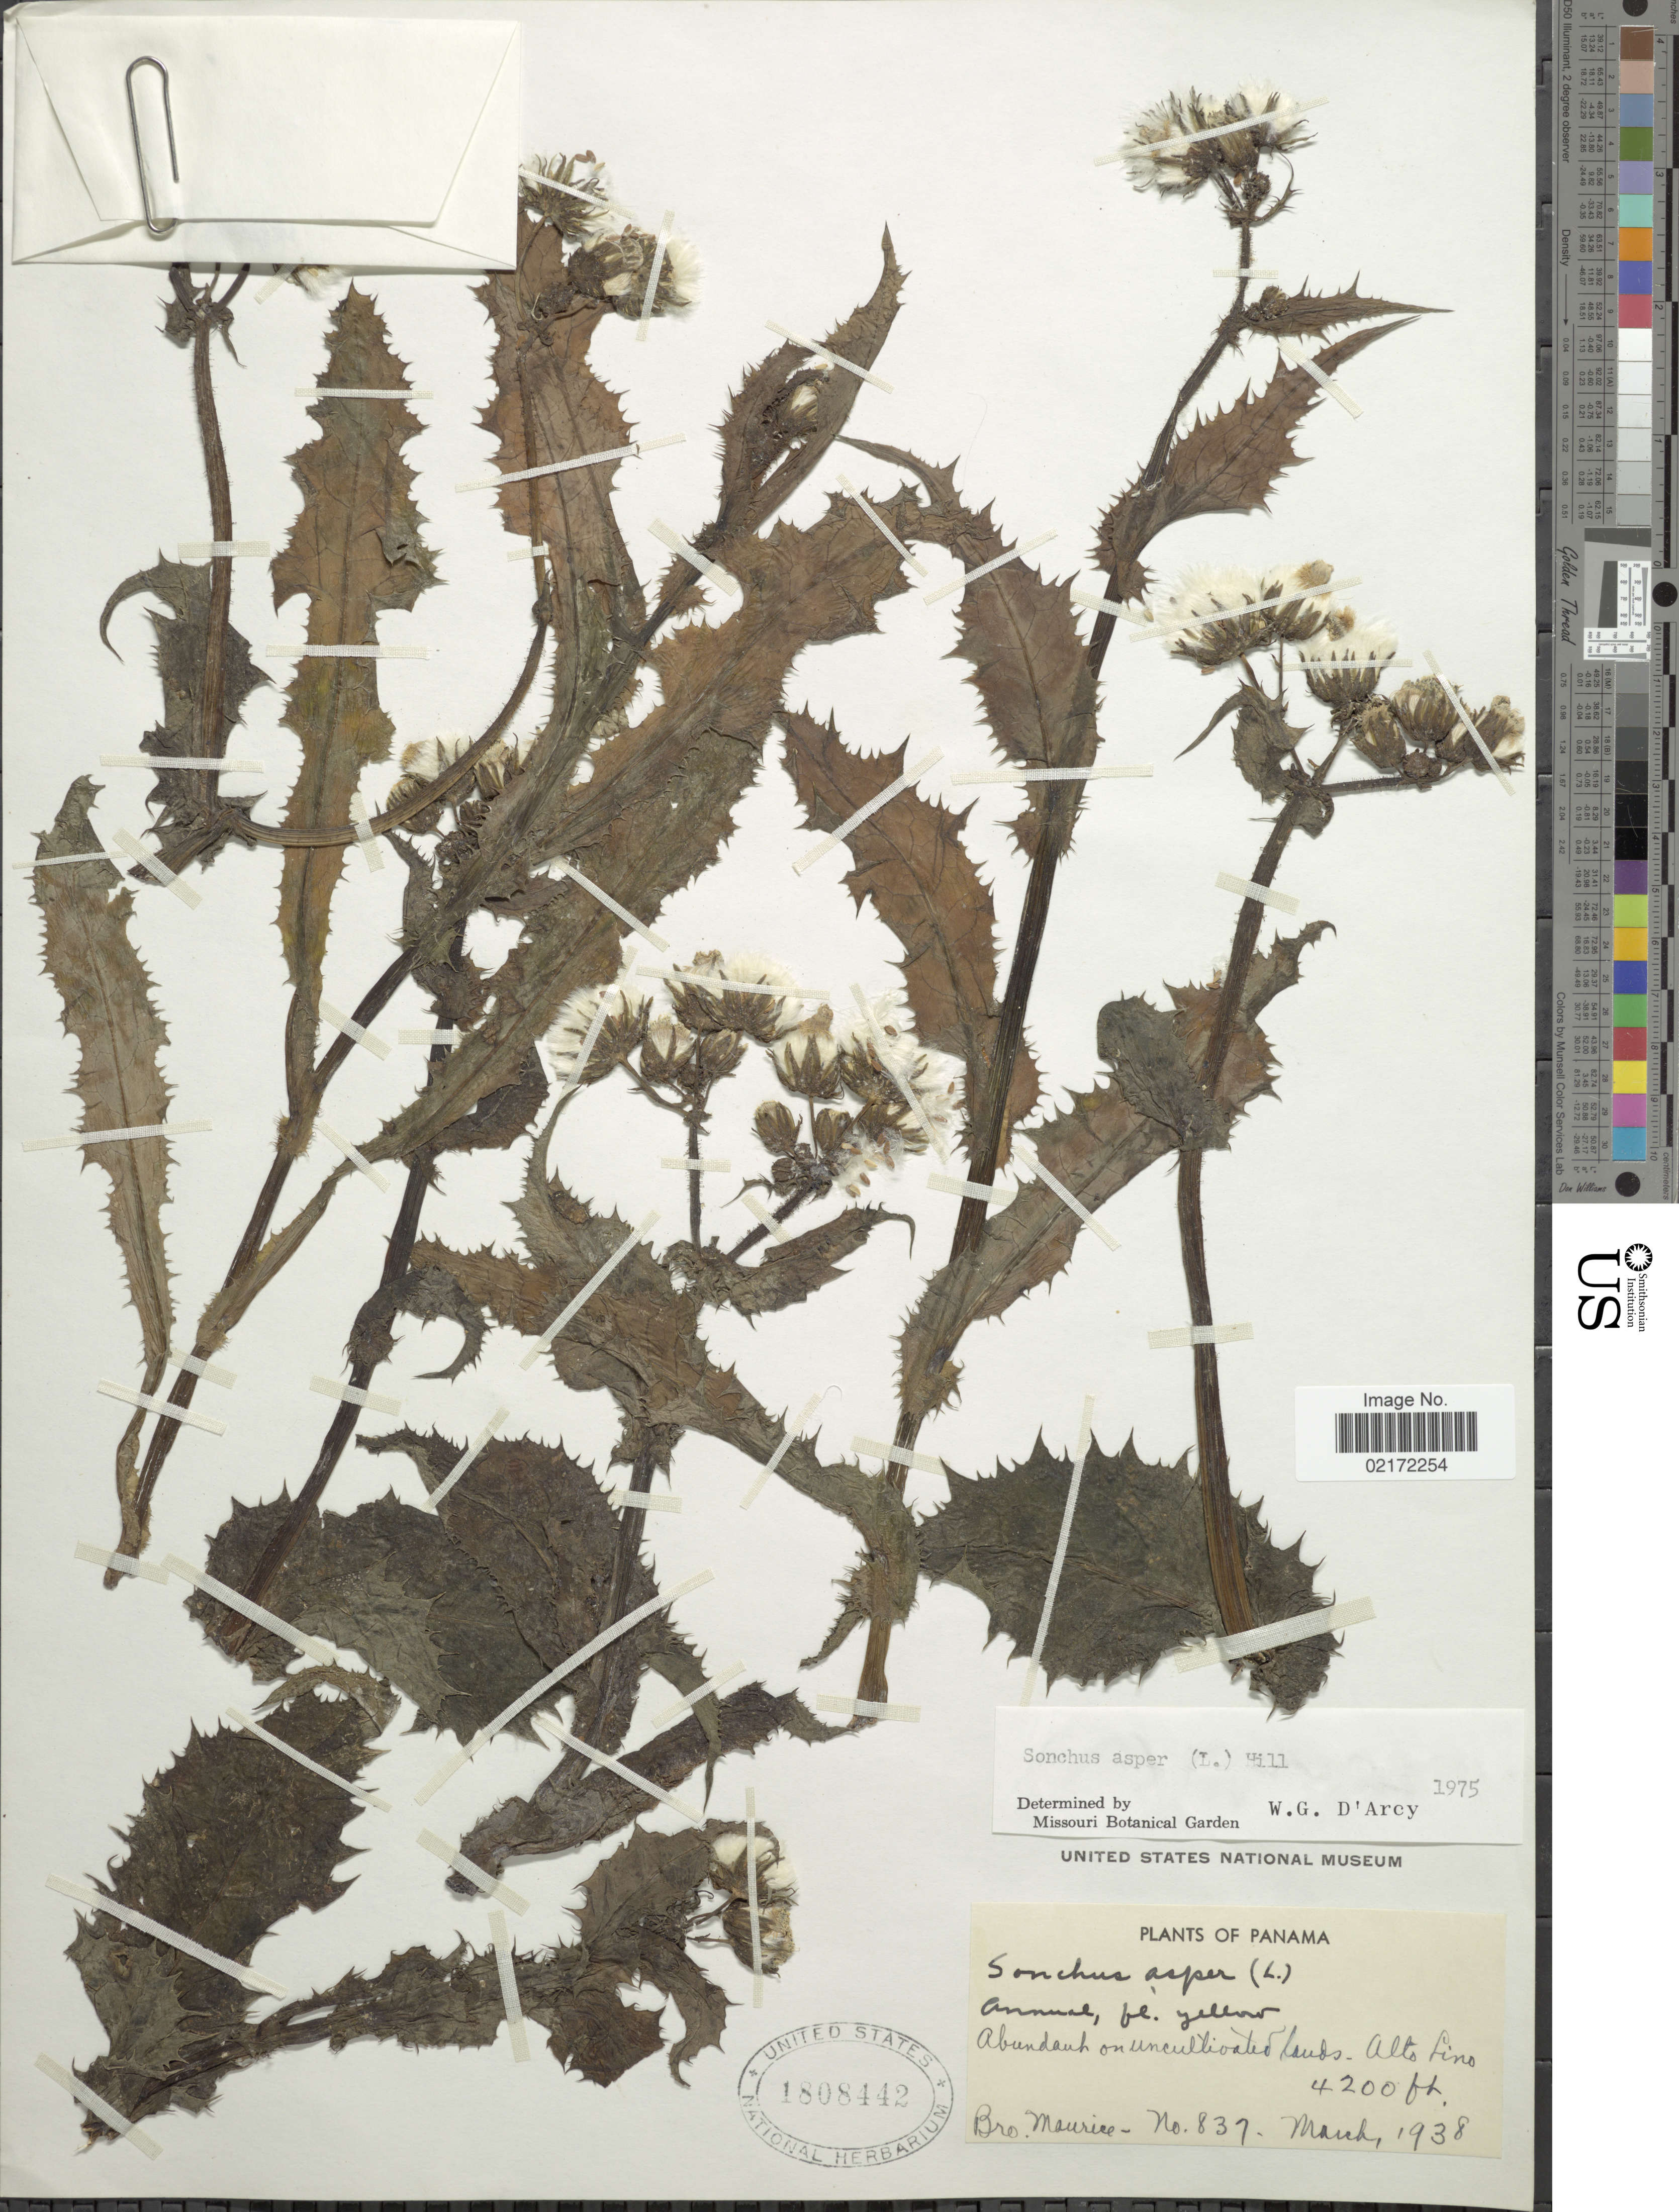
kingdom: Plantae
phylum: Tracheophyta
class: Magnoliopsida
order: Asterales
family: Asteraceae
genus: Sonchus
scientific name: Sonchus asper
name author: (L.) Hill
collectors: B. Maurice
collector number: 837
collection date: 1938-03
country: Panama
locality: Alto Lino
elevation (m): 1280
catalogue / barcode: US 1808442